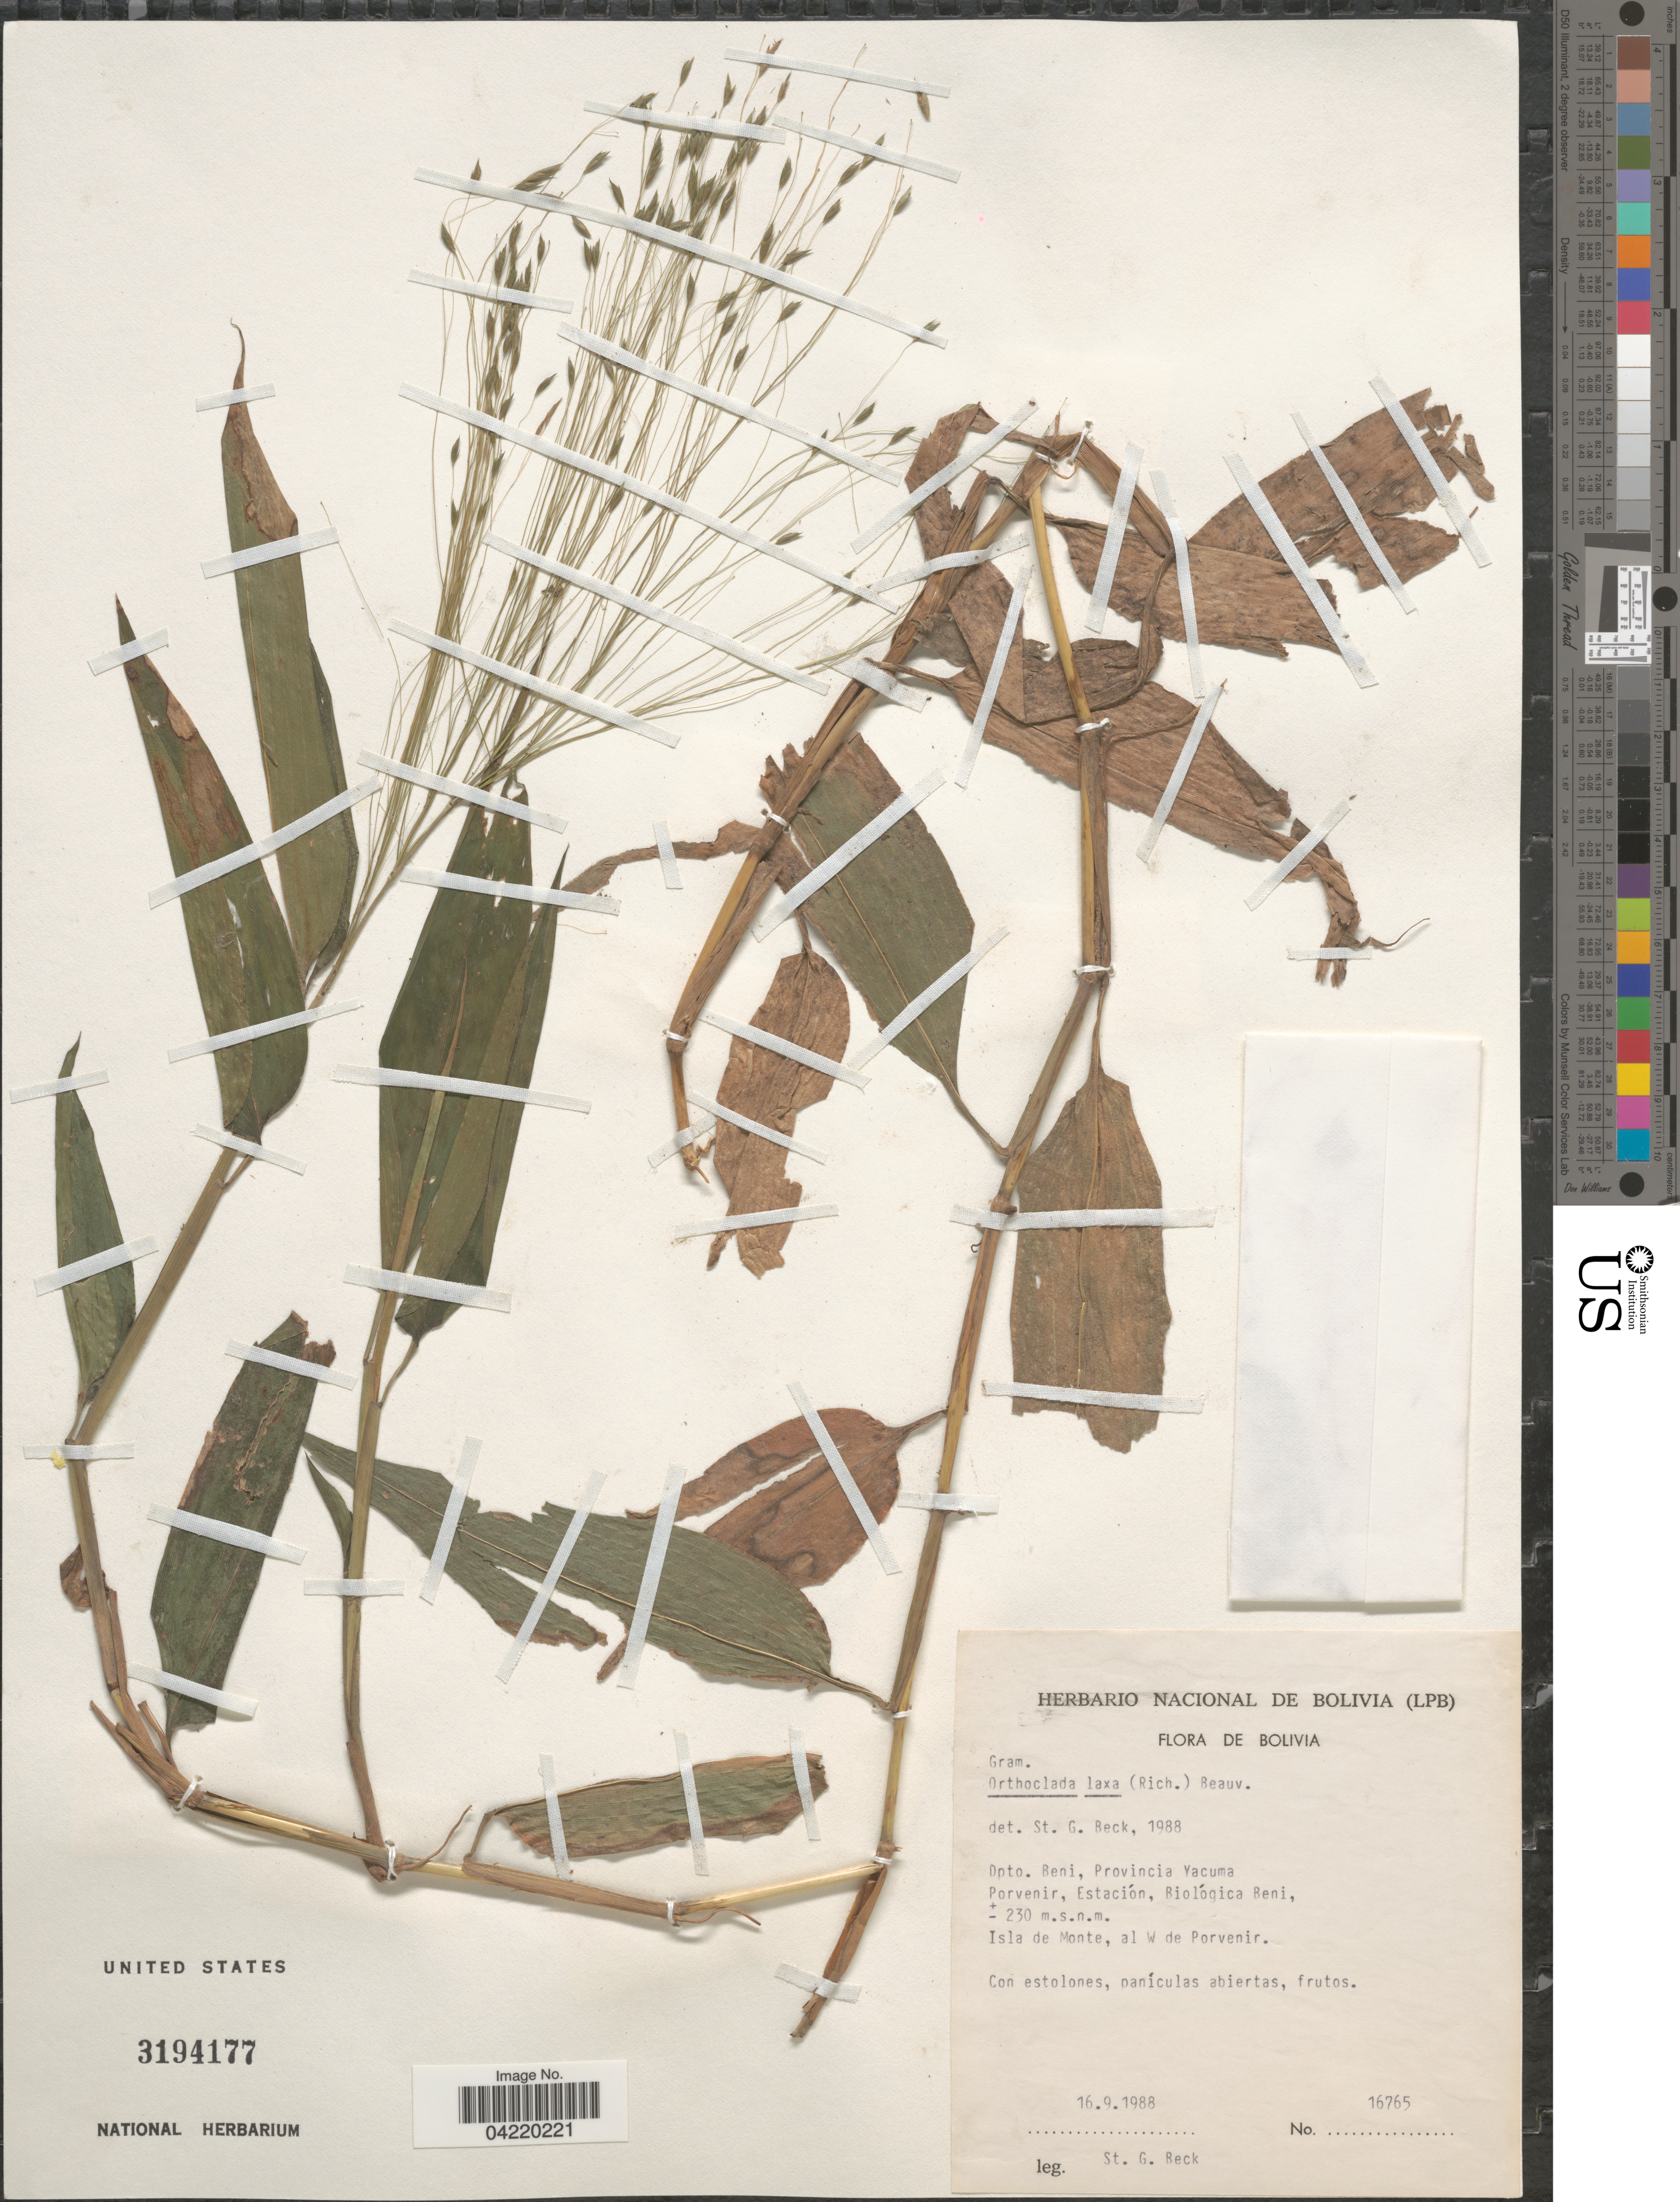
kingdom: Plantae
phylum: Tracheophyta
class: Liliopsida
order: Poales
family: Poaceae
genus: Orthoclada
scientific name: Orthoclada laxa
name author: P. Beauv.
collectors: S. G. Beck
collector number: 16765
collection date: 1988-09-16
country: Bolivia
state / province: Beni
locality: Dpto. Beni, Provincia Yacuma. Porvenir, Estación, Biológica Beni. Isla de Monte, al W de Porvenir.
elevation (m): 230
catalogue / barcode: US 3194177